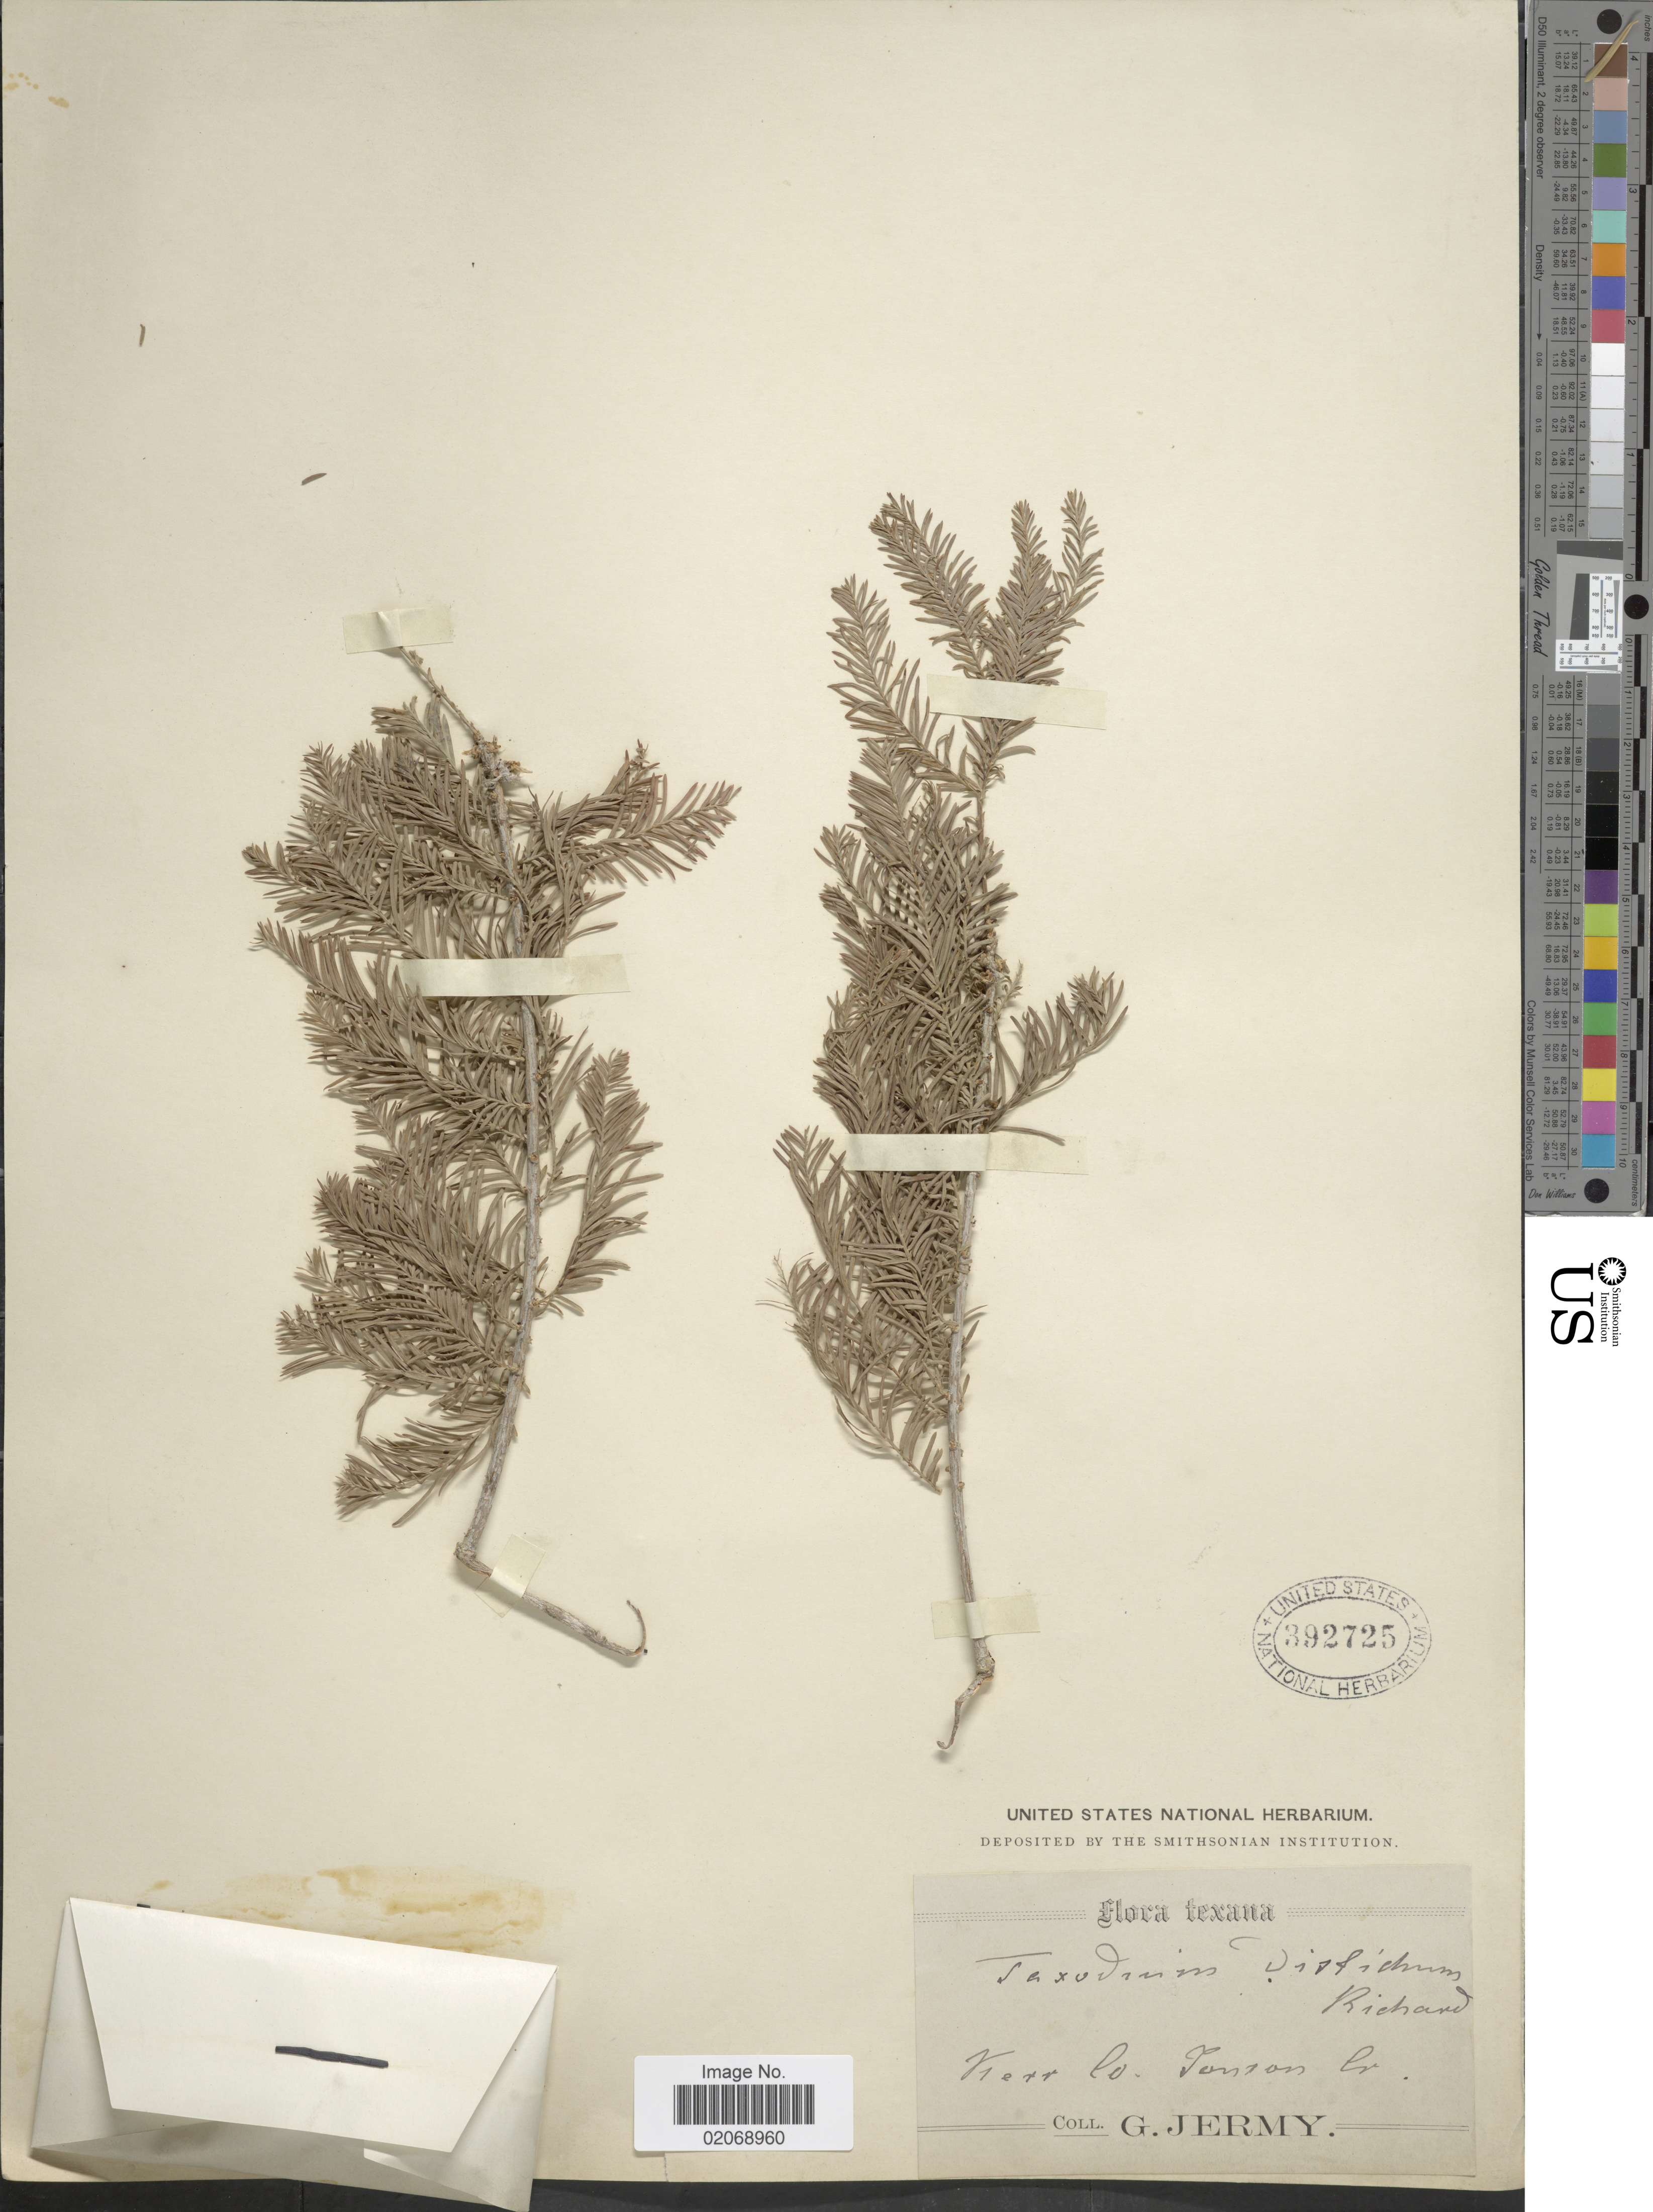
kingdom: Plantae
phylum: Tracheophyta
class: Pinopsida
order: Pinales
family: Cupressaceae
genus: Taxodium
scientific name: Taxodium distichum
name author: (L.) Rich.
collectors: G. Jermy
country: United States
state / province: Texas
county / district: Kerr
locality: Kerr Co. Town Cr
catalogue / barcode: US 392725